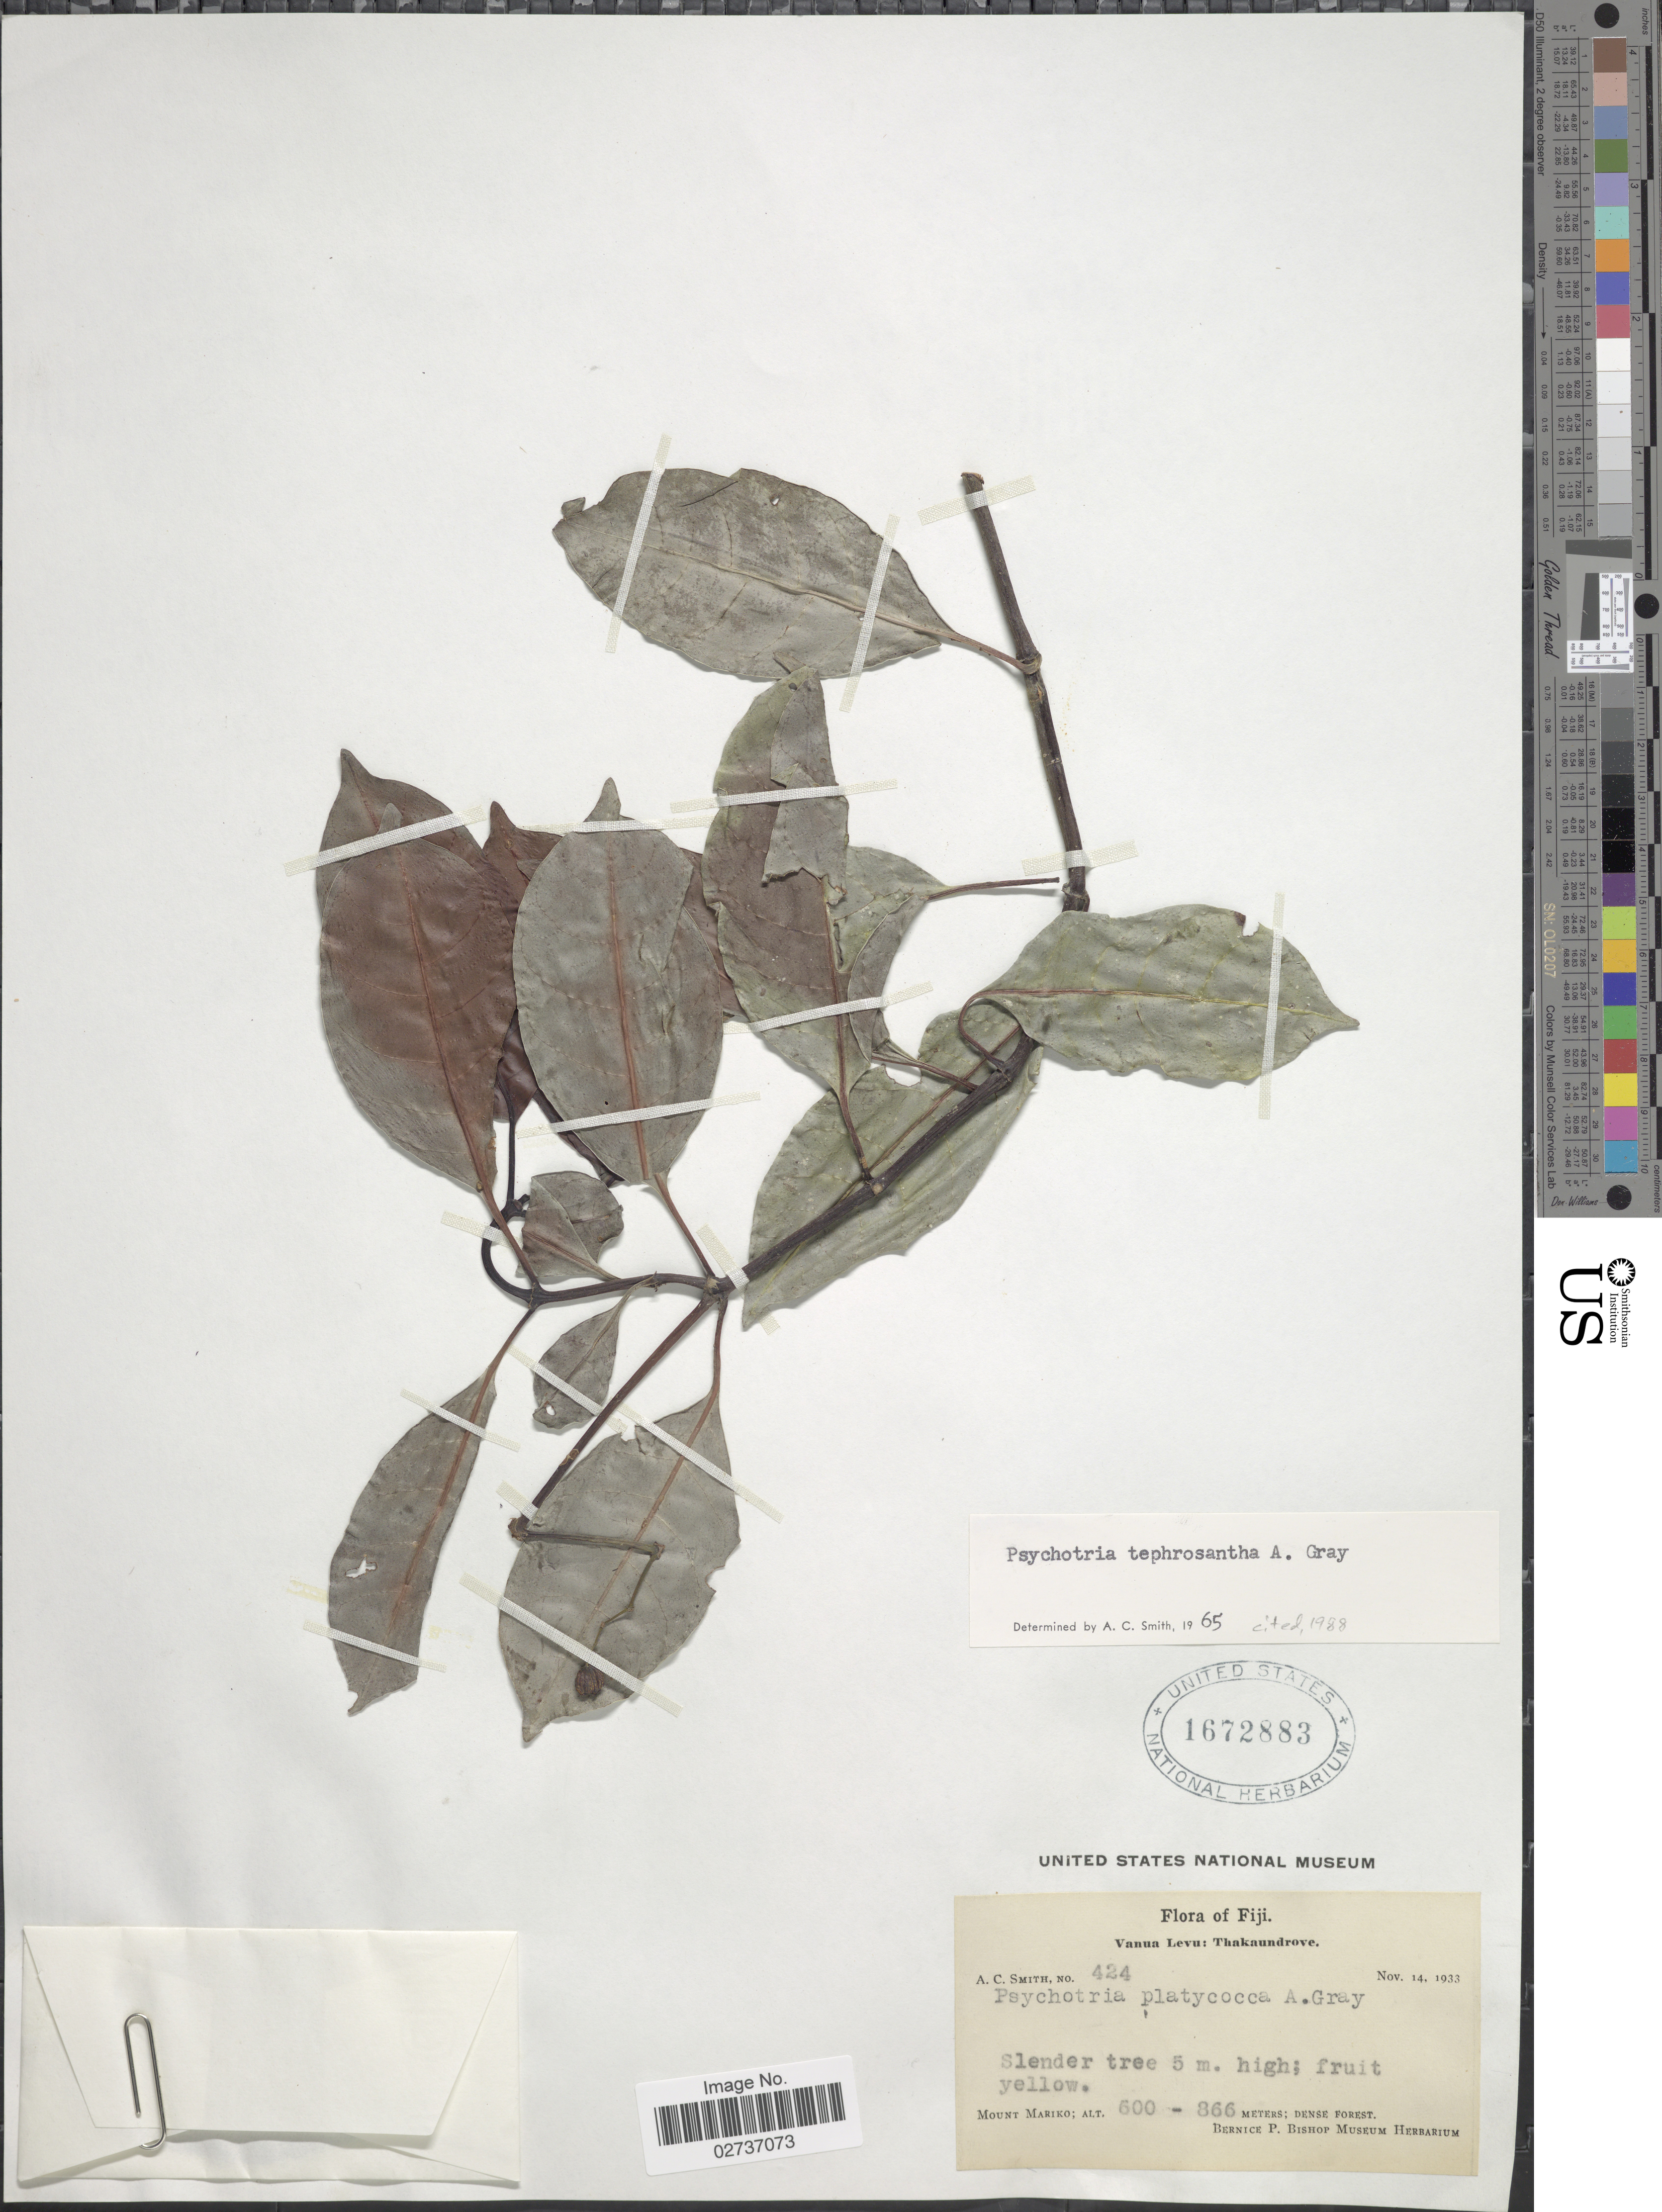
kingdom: Plantae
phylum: Tracheophyta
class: Magnoliopsida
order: Gentianales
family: Rubiaceae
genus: Psychotria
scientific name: Psychotria tephrosantha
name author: A. Gray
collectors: A. C. Smith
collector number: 424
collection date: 1933-11-14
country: Fiji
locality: Vanua Levu: Thakaundrove. Mount Mariko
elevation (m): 600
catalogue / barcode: US 1672883